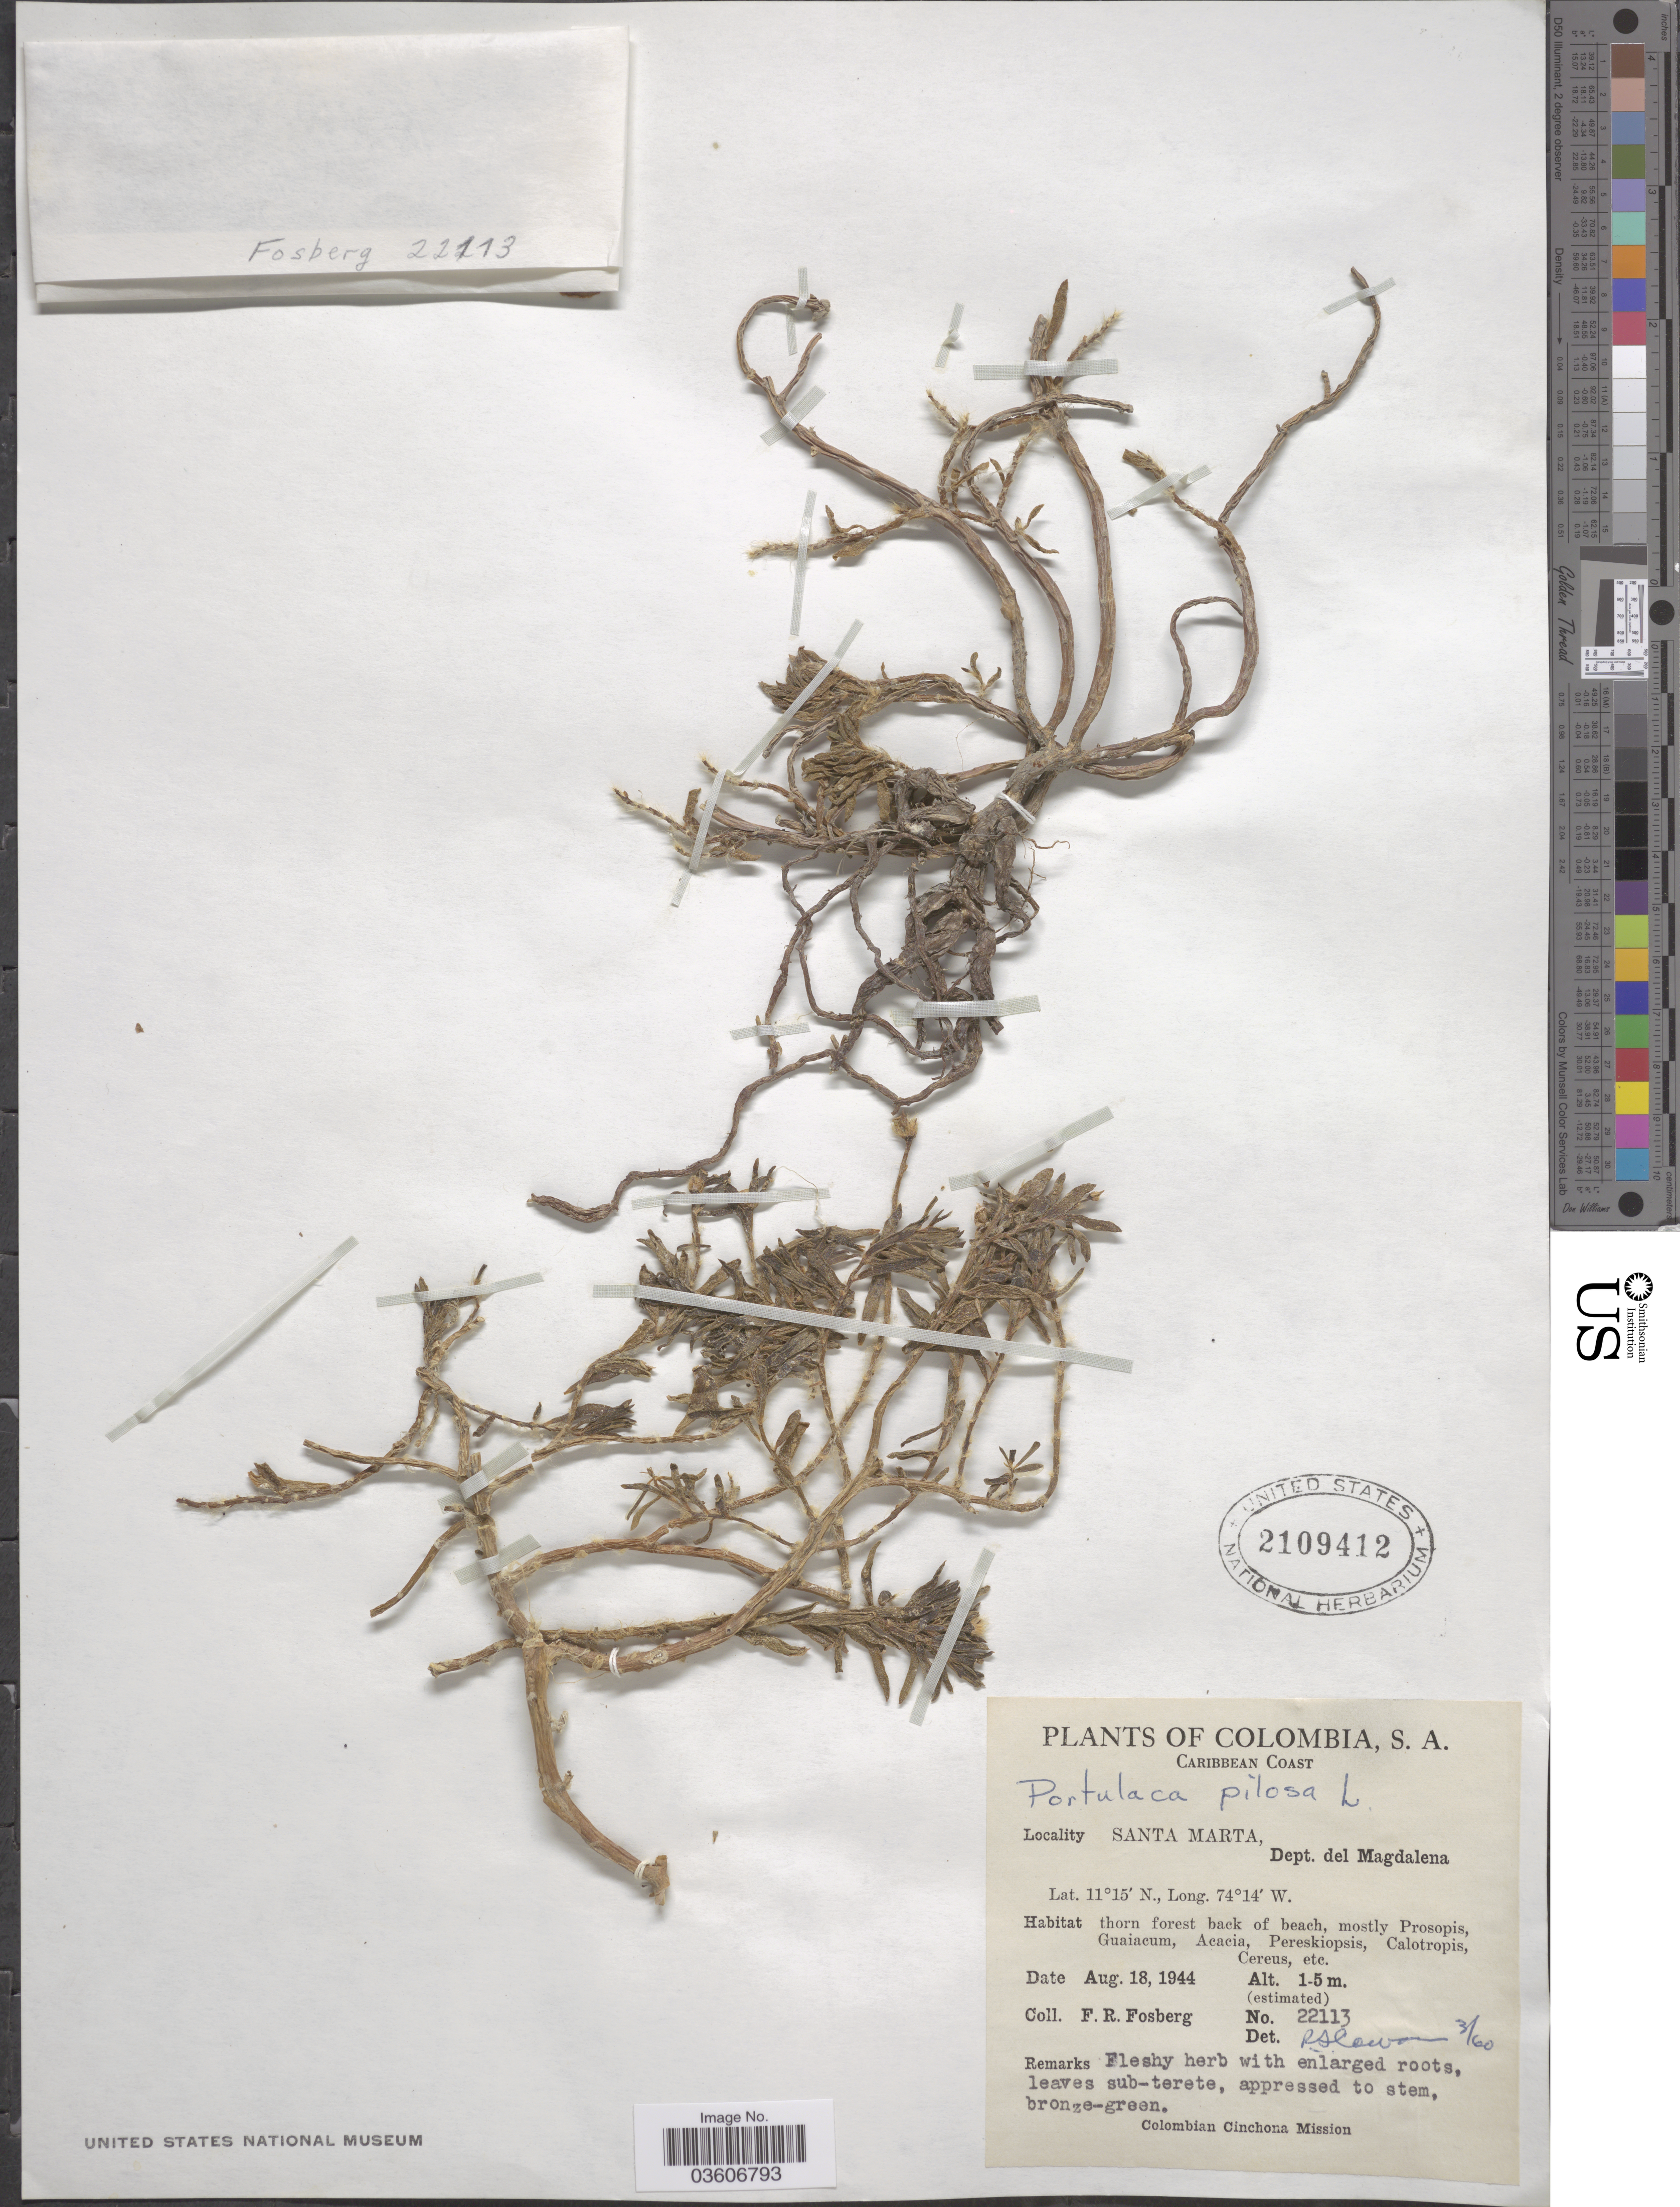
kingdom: Plantae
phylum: Tracheophyta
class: Magnoliopsida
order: Caryophyllales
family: Portulacaceae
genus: Portulaca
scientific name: Portulaca pilosa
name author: L.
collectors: F. R. Fosberg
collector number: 22113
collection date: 1944-08-18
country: Colombia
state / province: Magdalena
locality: Caribbean Coast. Santa Marta, Dept. del Magdalena.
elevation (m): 1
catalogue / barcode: US 2109412